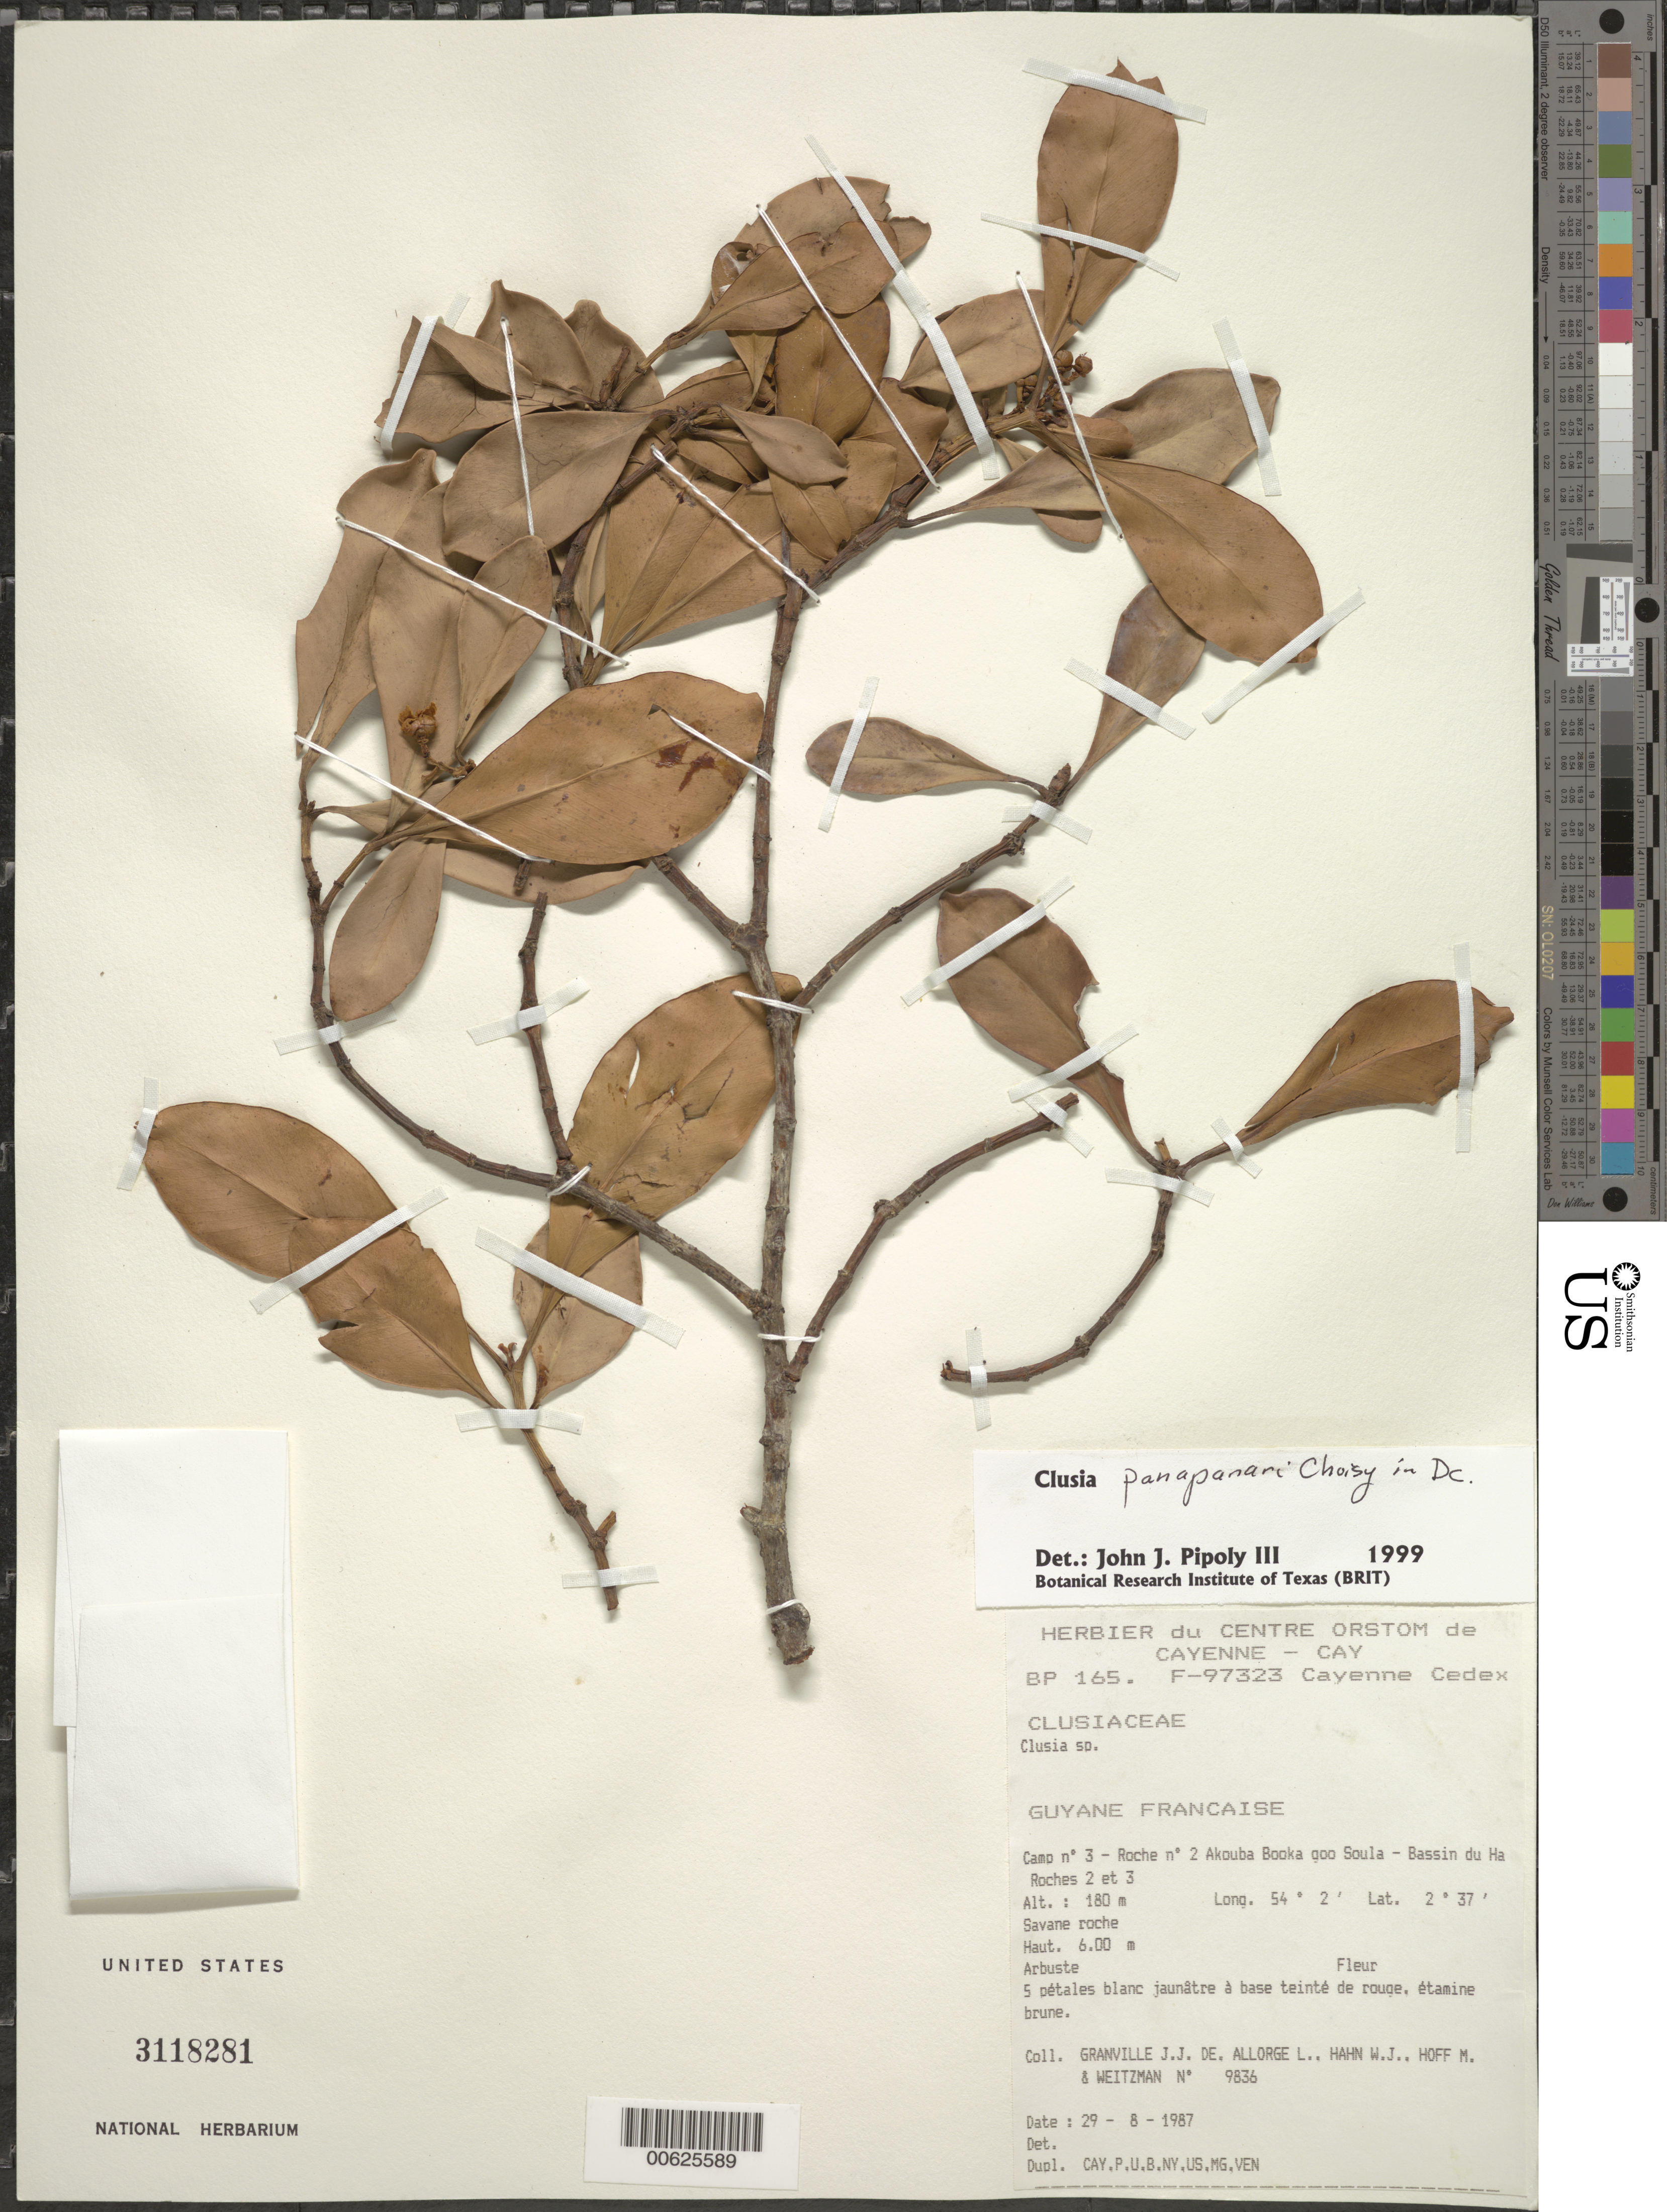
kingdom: Plantae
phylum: Tracheophyta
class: Magnoliopsida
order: Malpighiales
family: Clusiaceae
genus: Clusia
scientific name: Clusia panapanari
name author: (Aubl.) Choisy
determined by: Pipoly, J. J., III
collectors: J.-J. de Granville, L. Allorge, W. J. Hahn, M. Hoff & A. L. Weitzman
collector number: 9836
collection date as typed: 29-Aug-87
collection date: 1987-08-29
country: French Guiana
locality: Akouba Booka goo Soula, Camp #3, Roche no. 2, Bassin du Haut-Marouini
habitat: Savanne roche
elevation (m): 180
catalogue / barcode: US 3118281